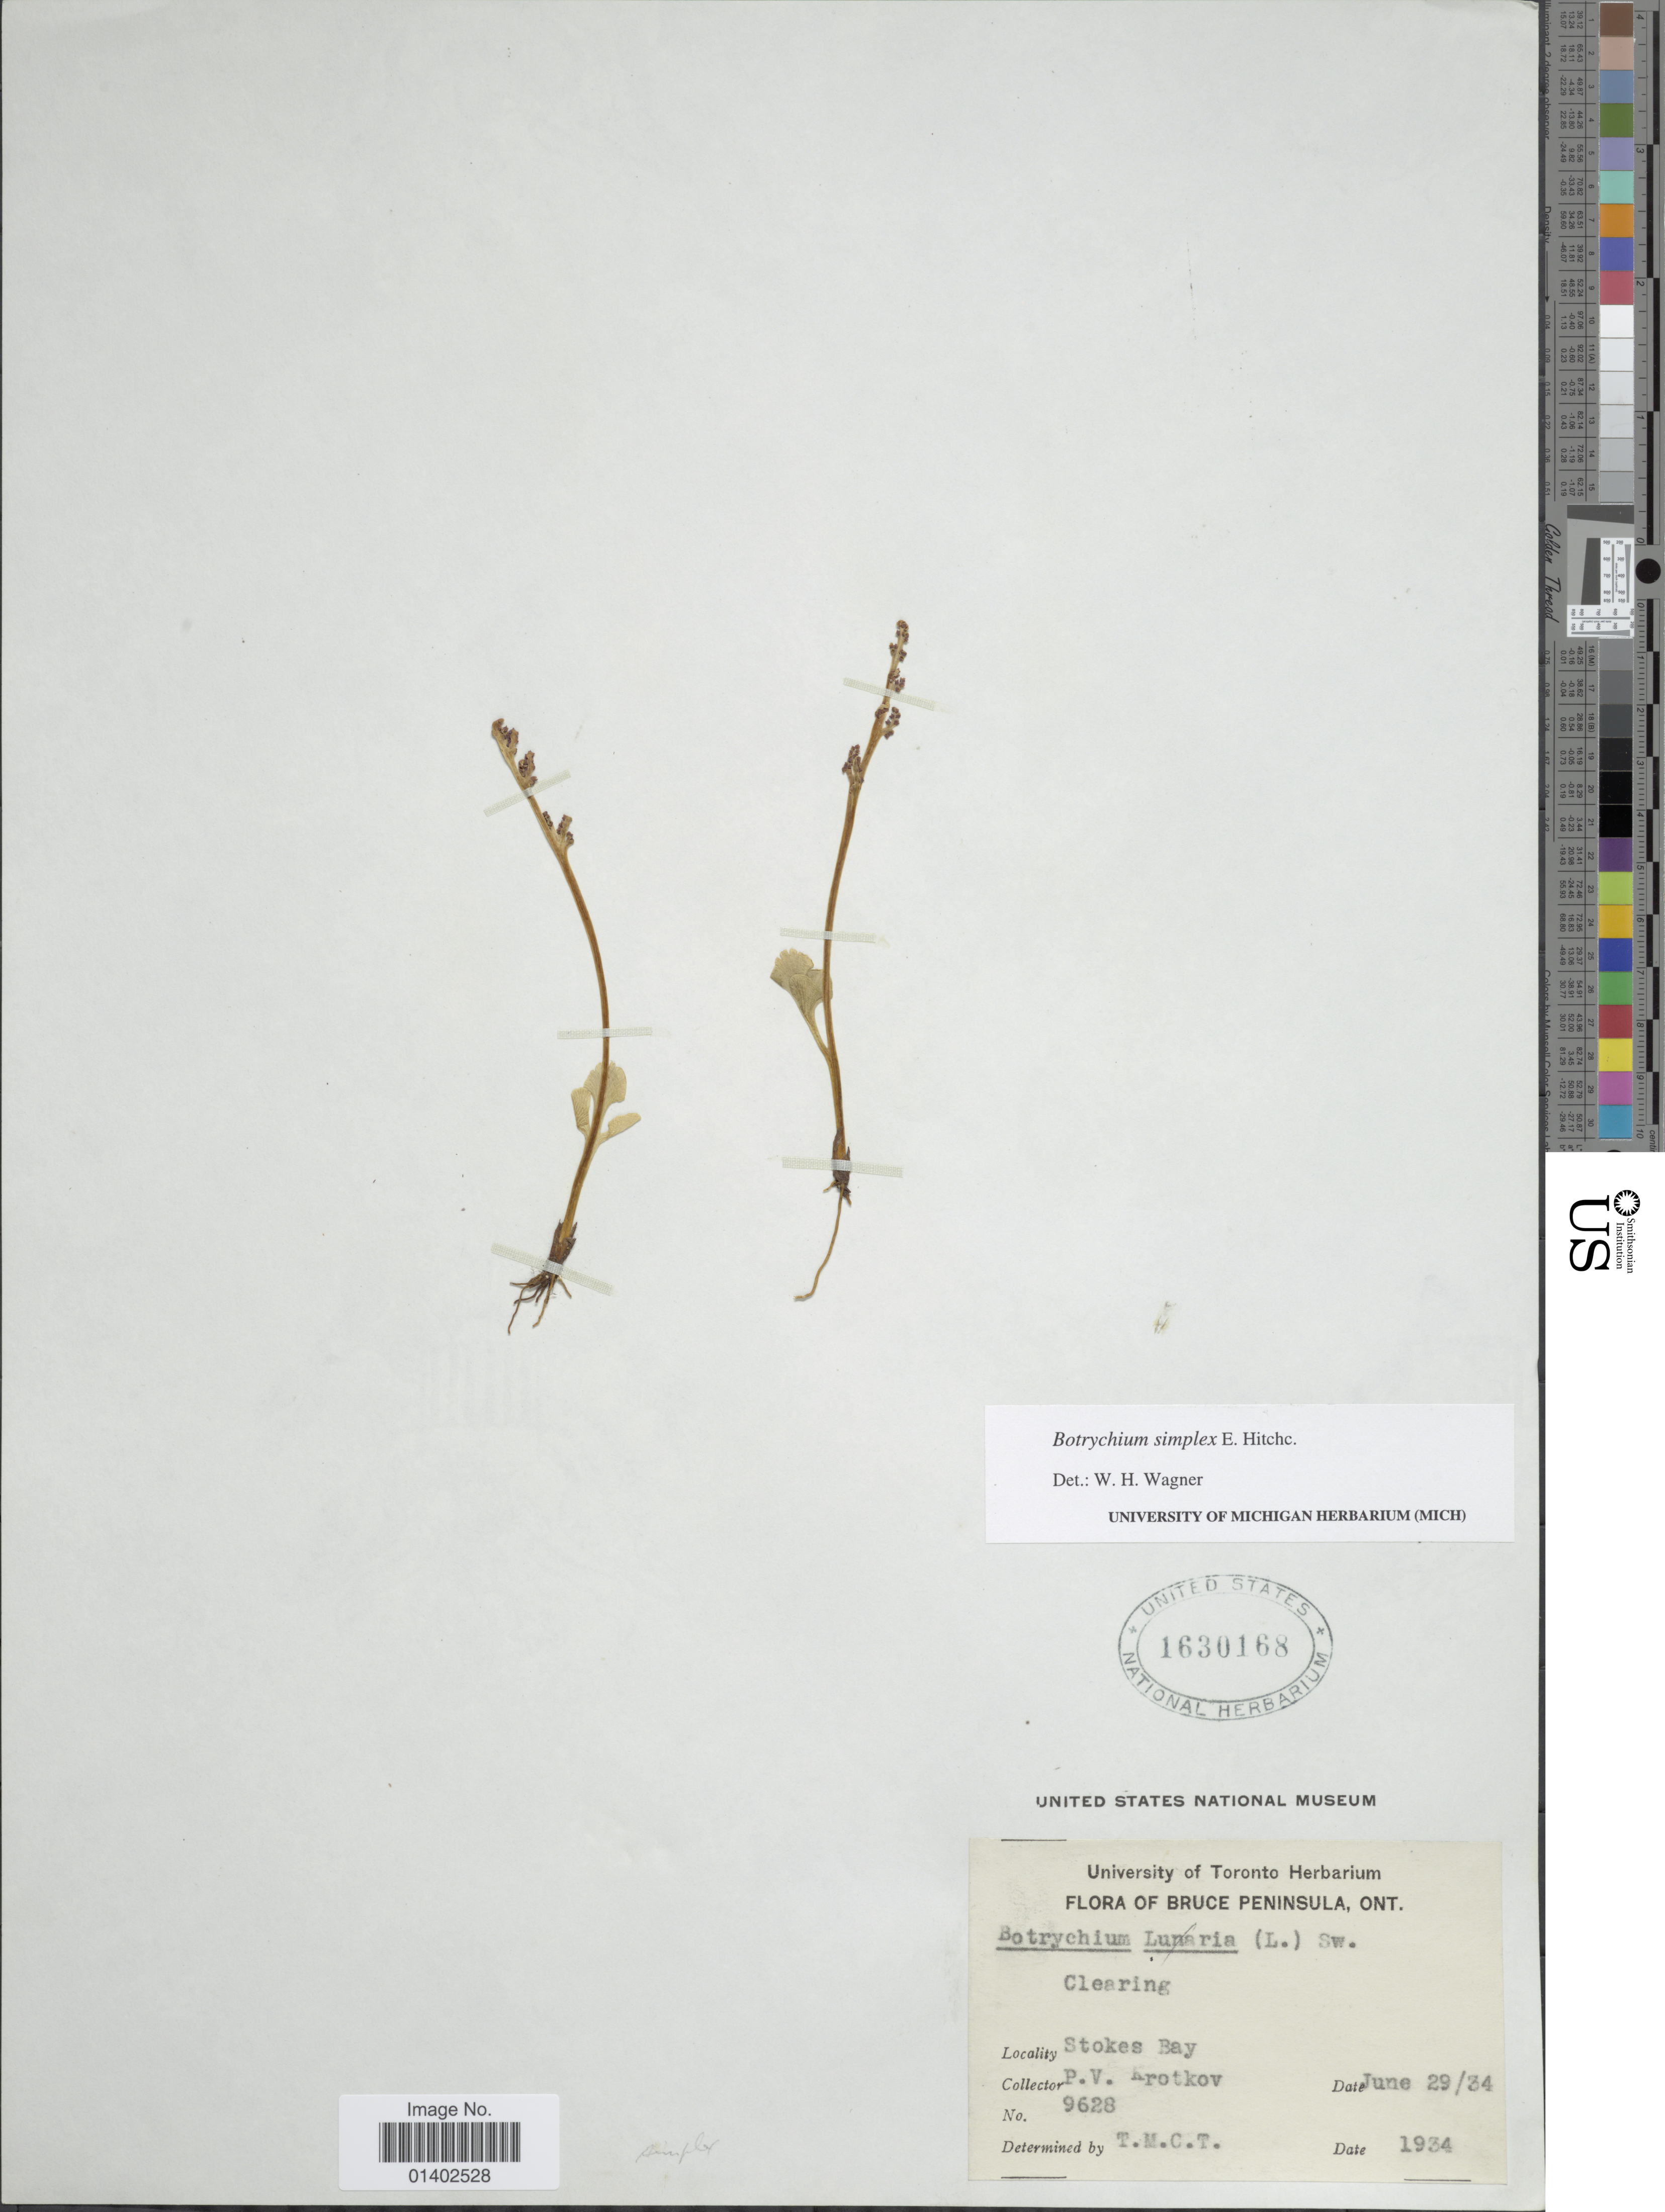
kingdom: Plantae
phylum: Tracheophyta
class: Polypodiopsida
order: Ophioglossales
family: Ophioglossaceae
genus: Botrychium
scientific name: Botrychium simplex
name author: E. Hitchc.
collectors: P. V. Krotkov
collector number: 9628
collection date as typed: Transcribed d/m/y: 29/6/34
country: Canada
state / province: Ontario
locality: Bruce Peninsula, Stokes Bay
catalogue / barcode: US 1630168